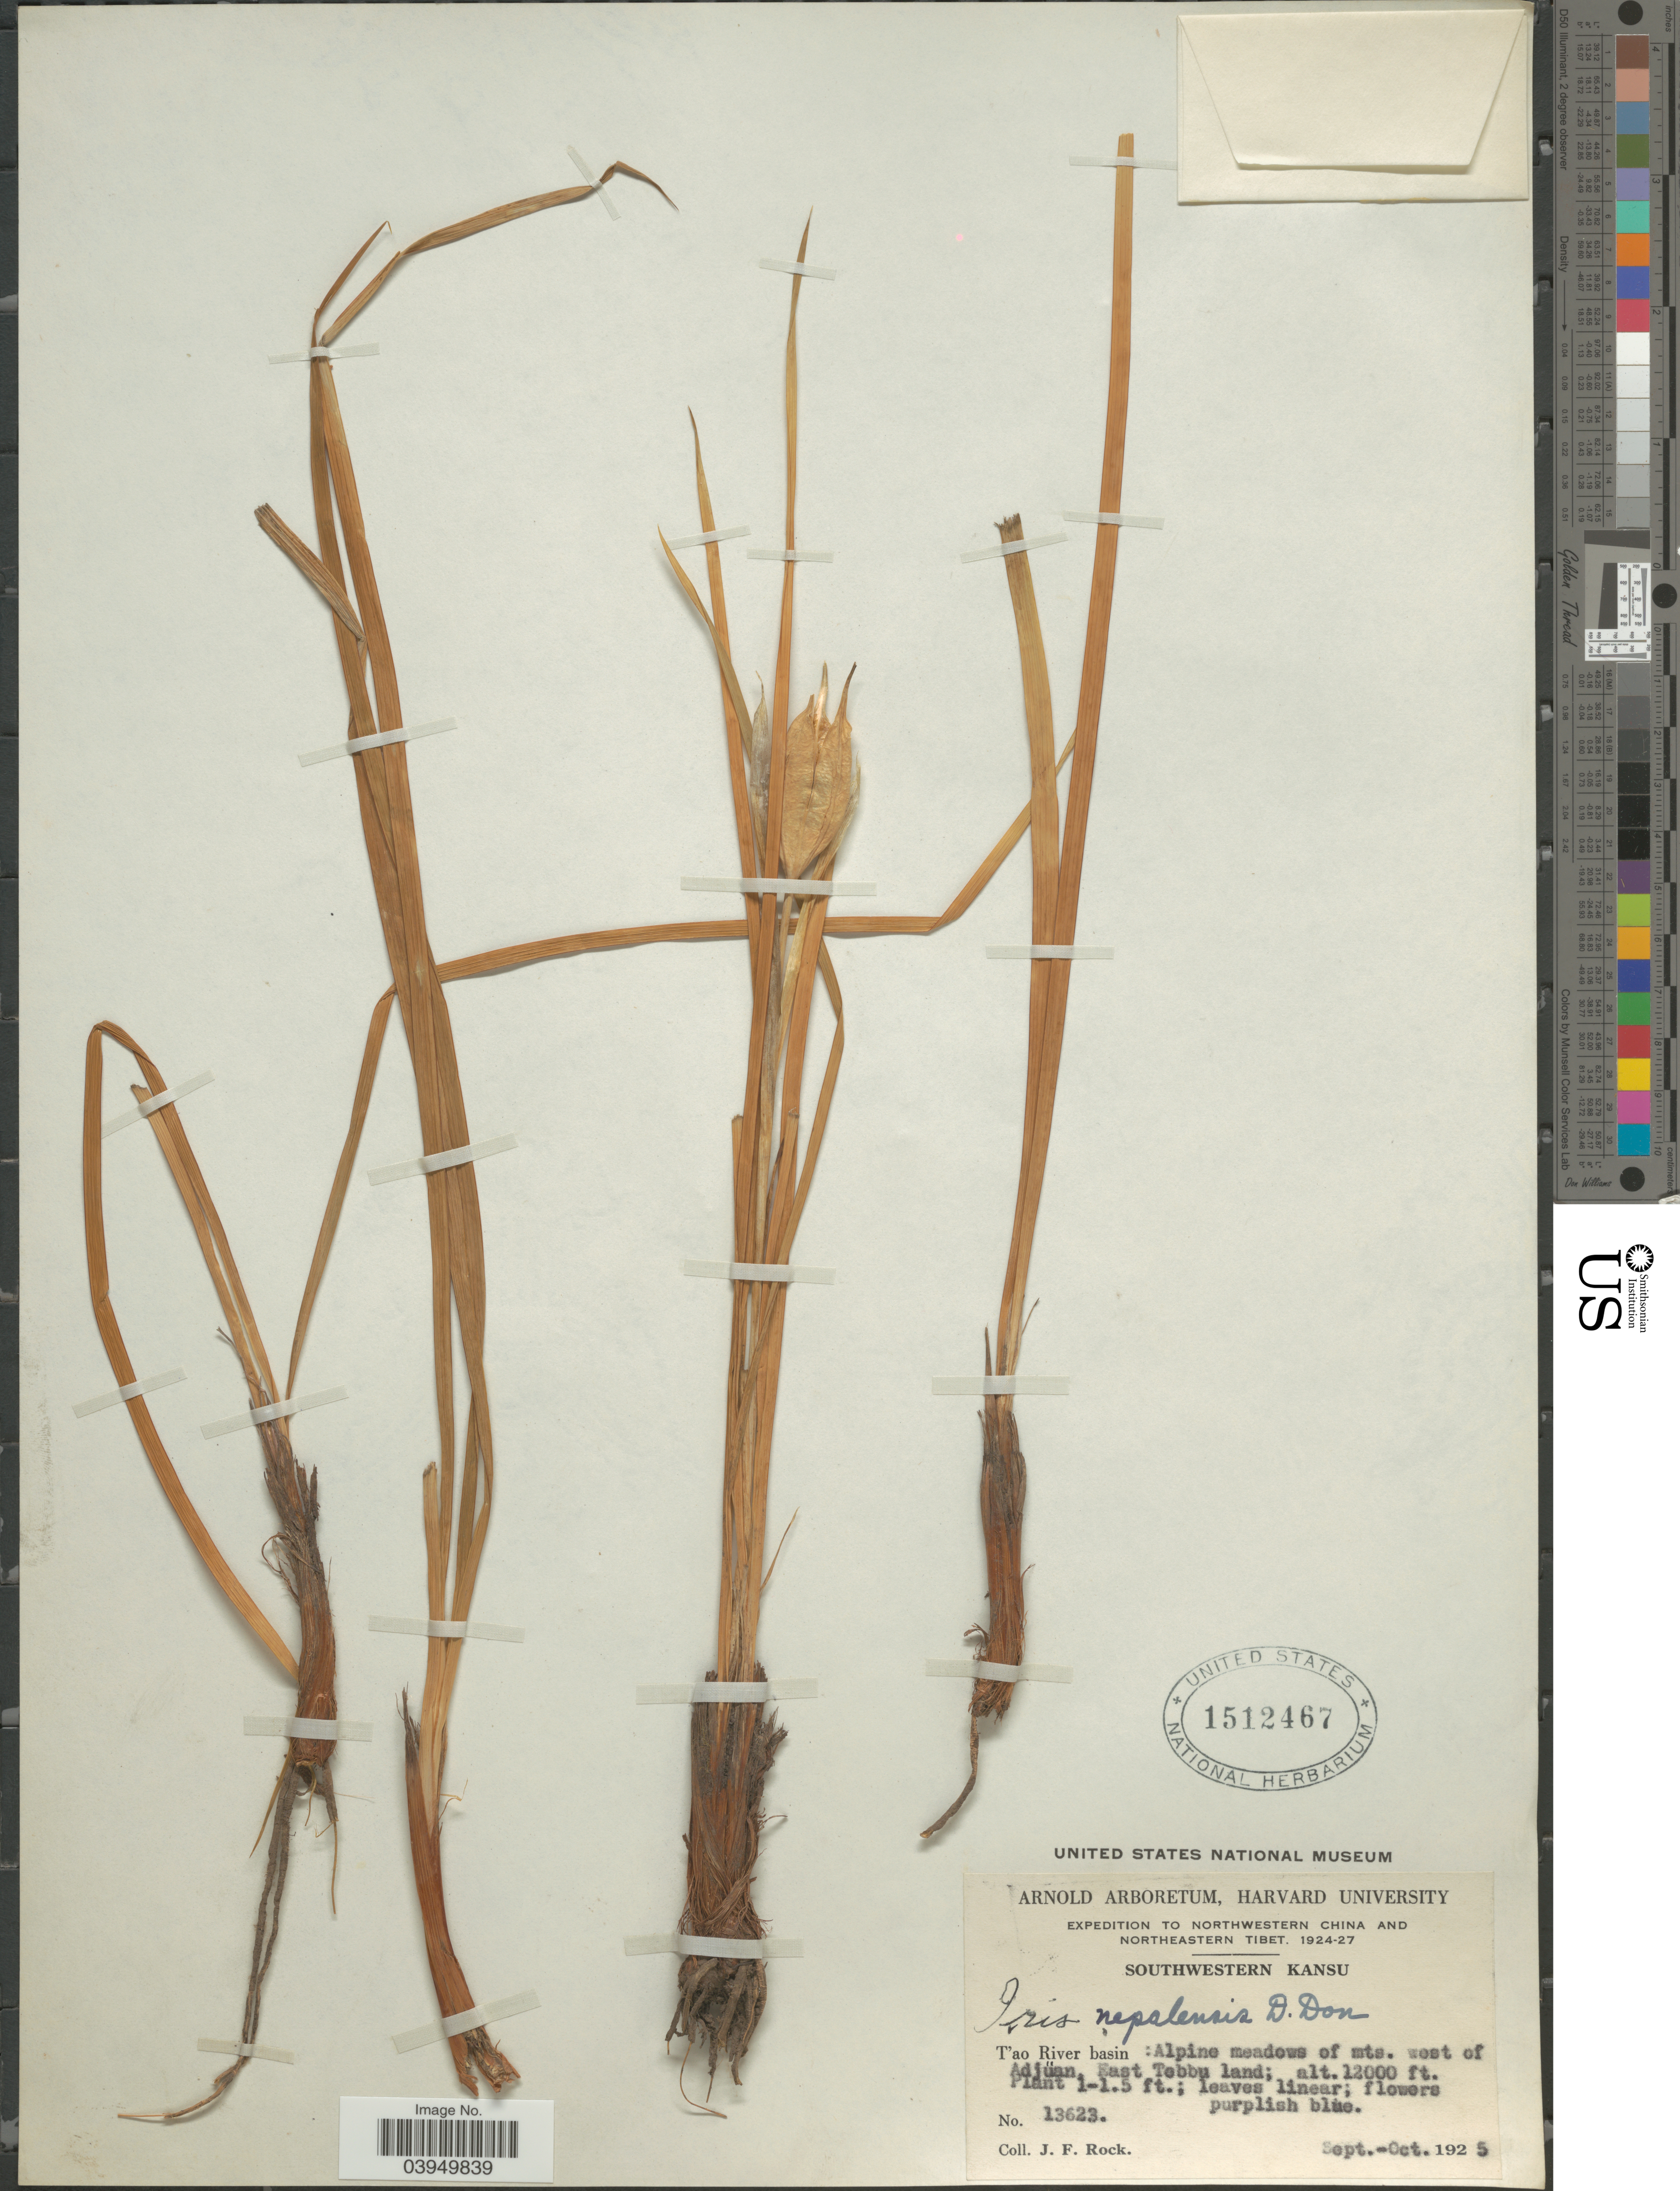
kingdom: Plantae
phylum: Tracheophyta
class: Liliopsida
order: Asparagales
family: Iridaceae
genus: Iris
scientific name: Iris nepalensis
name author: Wall. ex Lindl.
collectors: J. Rock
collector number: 13623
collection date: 1925-09/1925-10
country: China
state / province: Gansu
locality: Northwestern China. Southwestern Kansu. T'ao River basin: Alpine meadows of mts. west of Adjüan, East Tebbu land.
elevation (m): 3658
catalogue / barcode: US 1512467